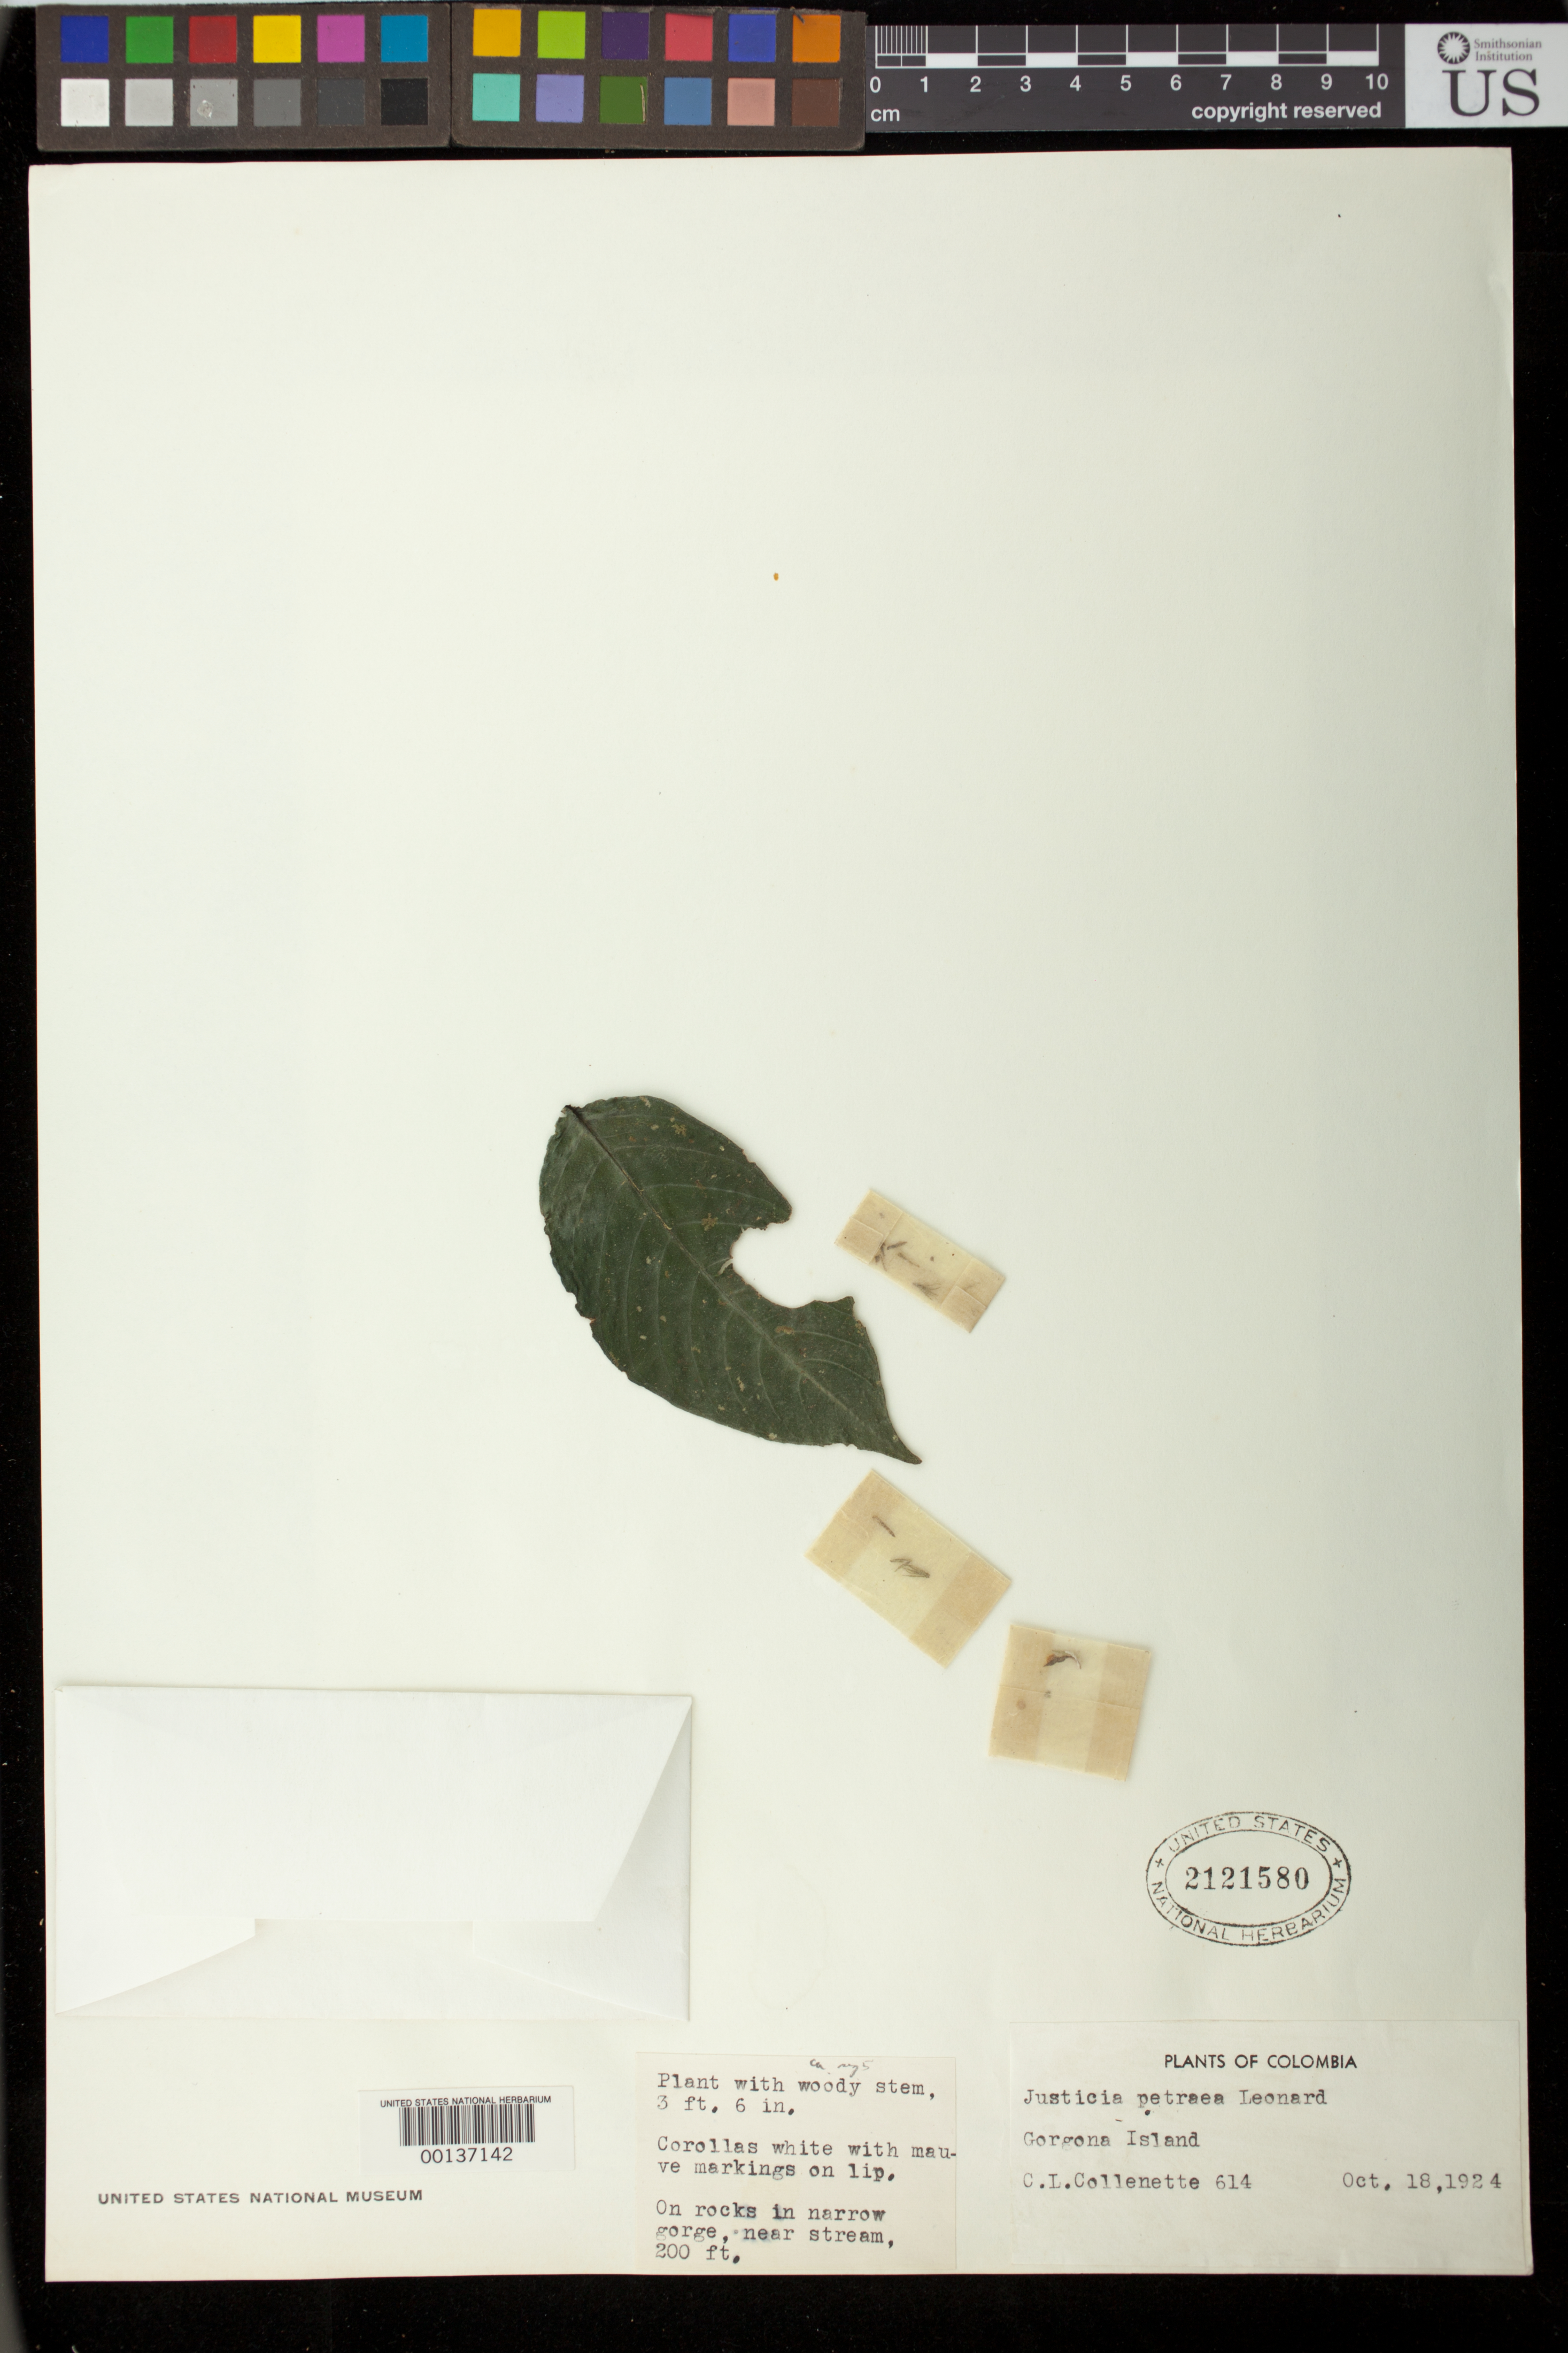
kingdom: Plantae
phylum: Tracheophyta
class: Magnoliopsida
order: Lamiales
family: Acanthaceae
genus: Justicia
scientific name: Justicia petraea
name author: Leonard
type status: Isotype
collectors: C. Collenette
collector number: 614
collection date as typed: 18 Oct 1924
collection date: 1924-10-18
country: Colombia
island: Gorgona Island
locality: Gorgona Island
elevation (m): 61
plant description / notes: Fragmentary material of type specimen ex herb. unknown (source or original herbarium not indicated)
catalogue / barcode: US 2121580